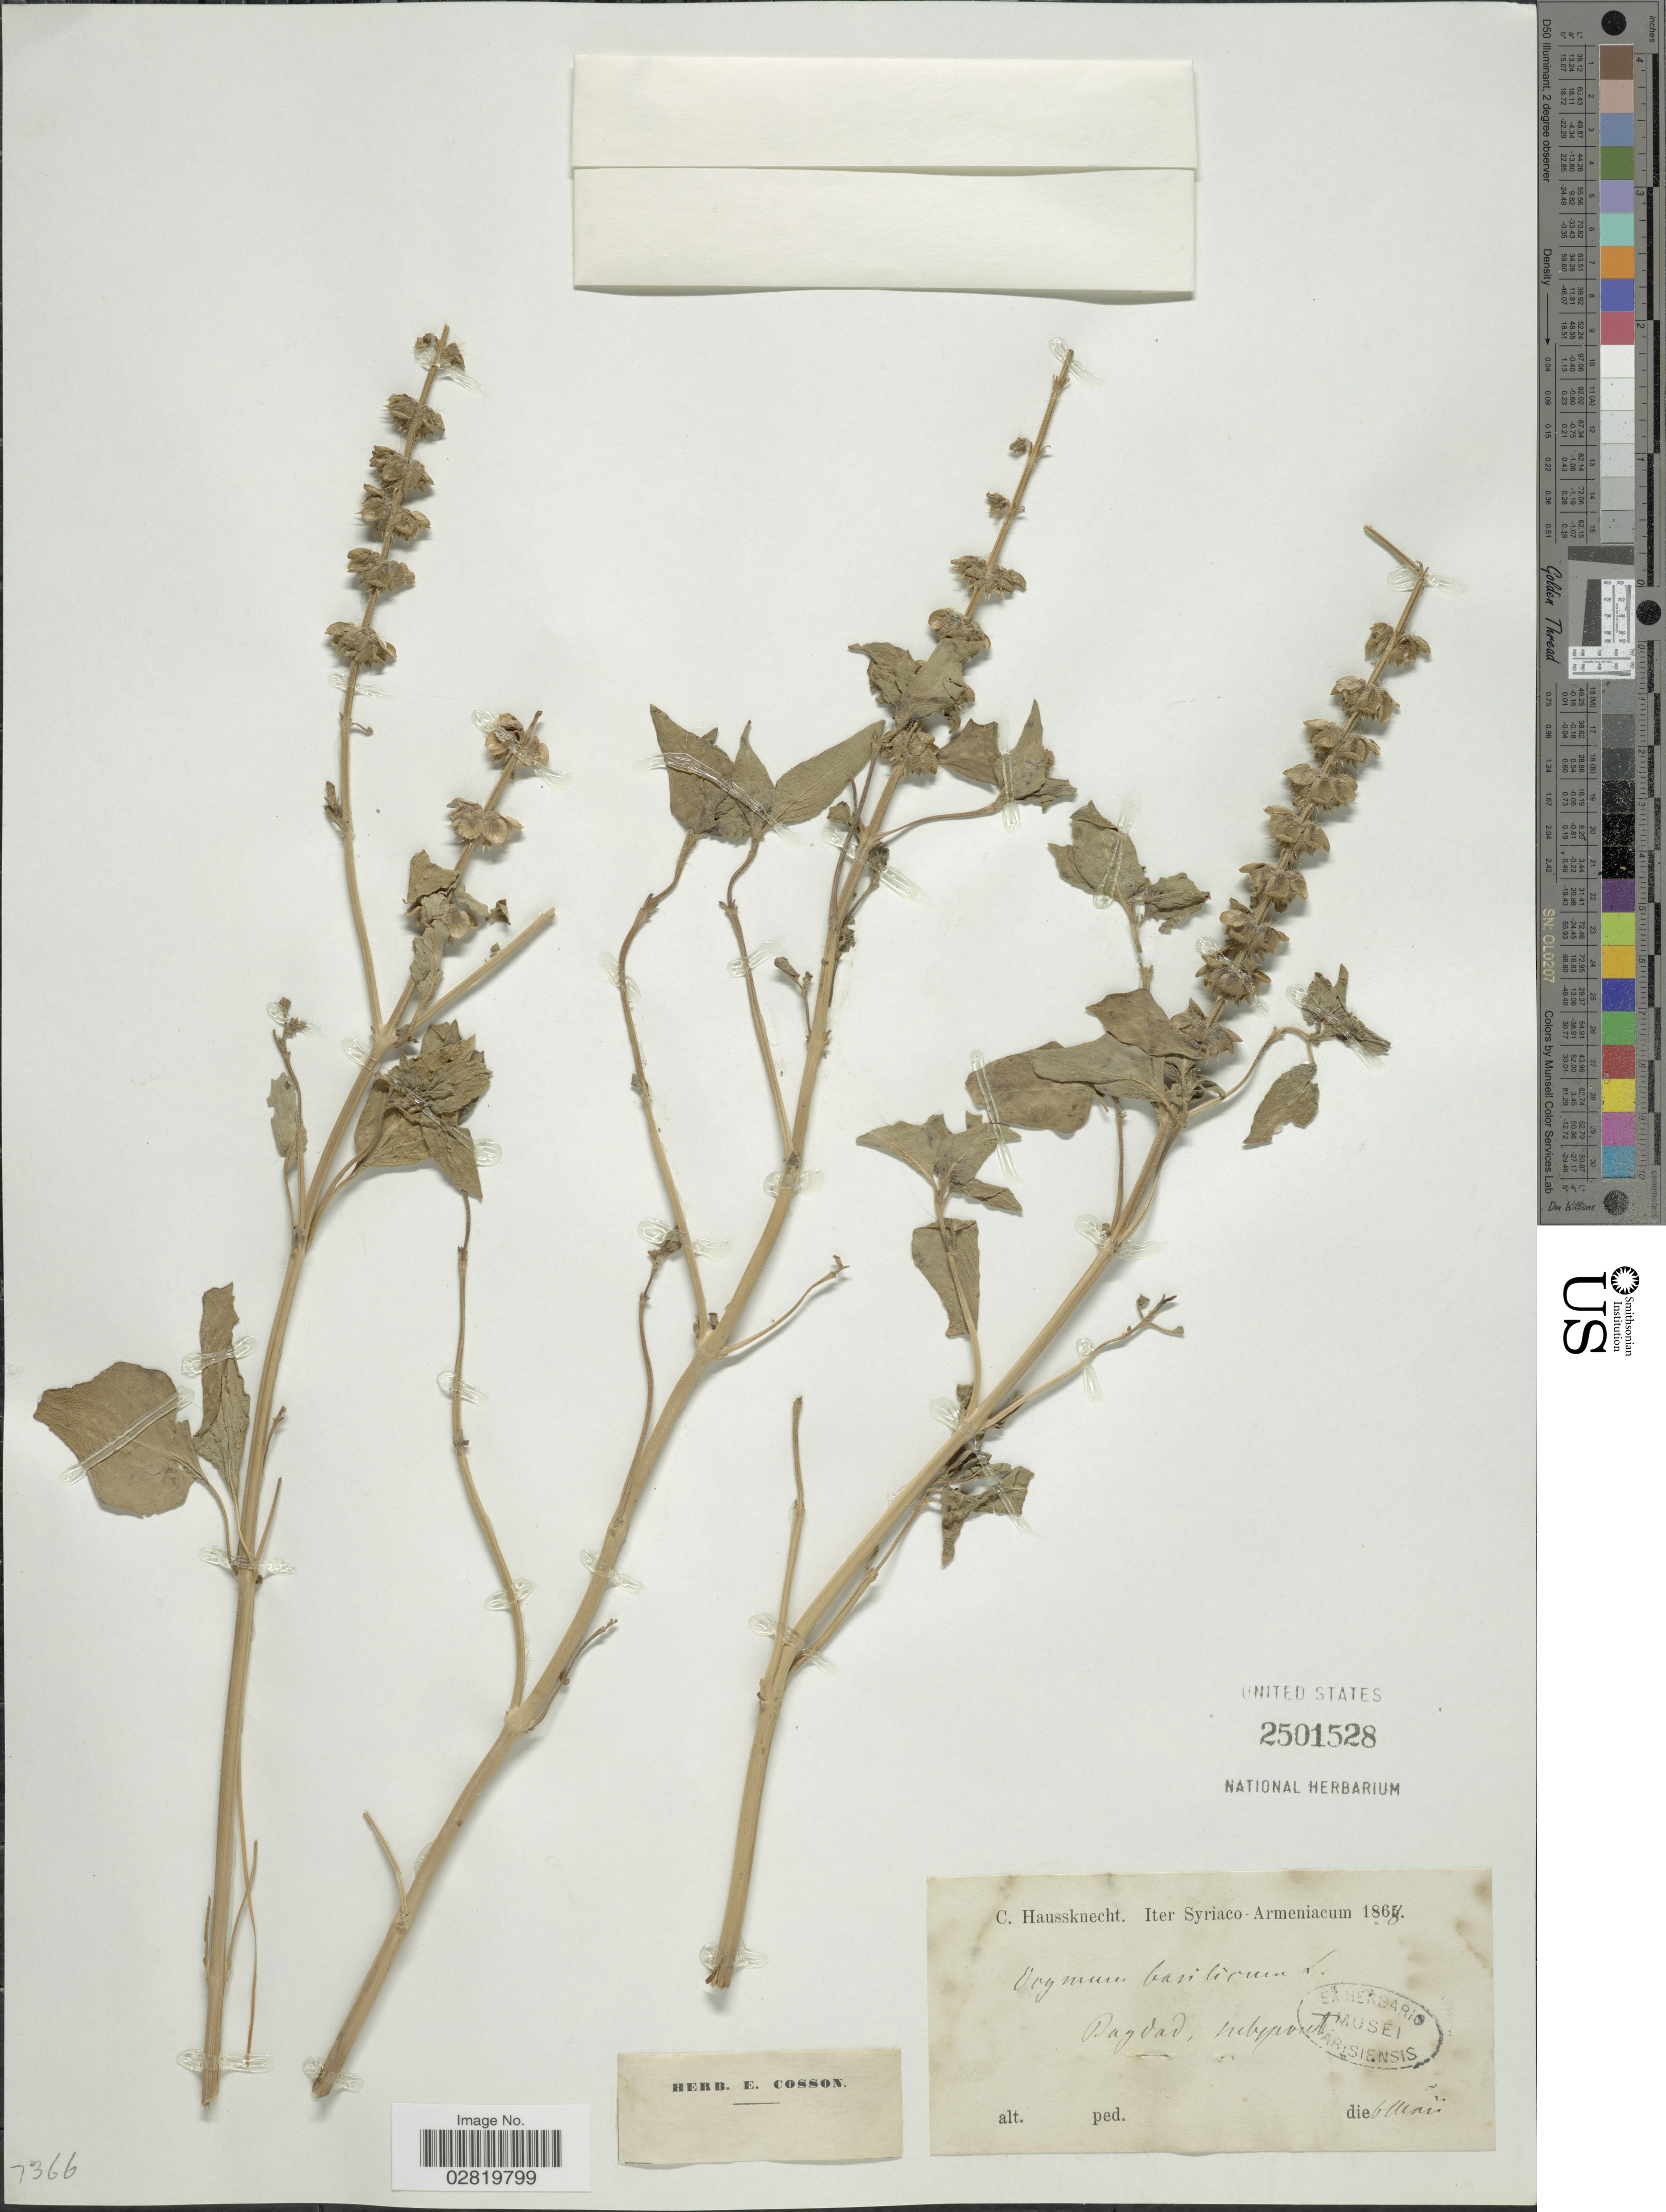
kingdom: Plantae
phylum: Tracheophyta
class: Magnoliopsida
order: Lamiales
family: Lamiaceae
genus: Ocimum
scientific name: Ocimum basilicum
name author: L.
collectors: C. Haussknecht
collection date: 1868-05-06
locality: Iter Syriaco-Armeniacum, Dagbad, Nebpout [interpreted]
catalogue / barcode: US 2501528